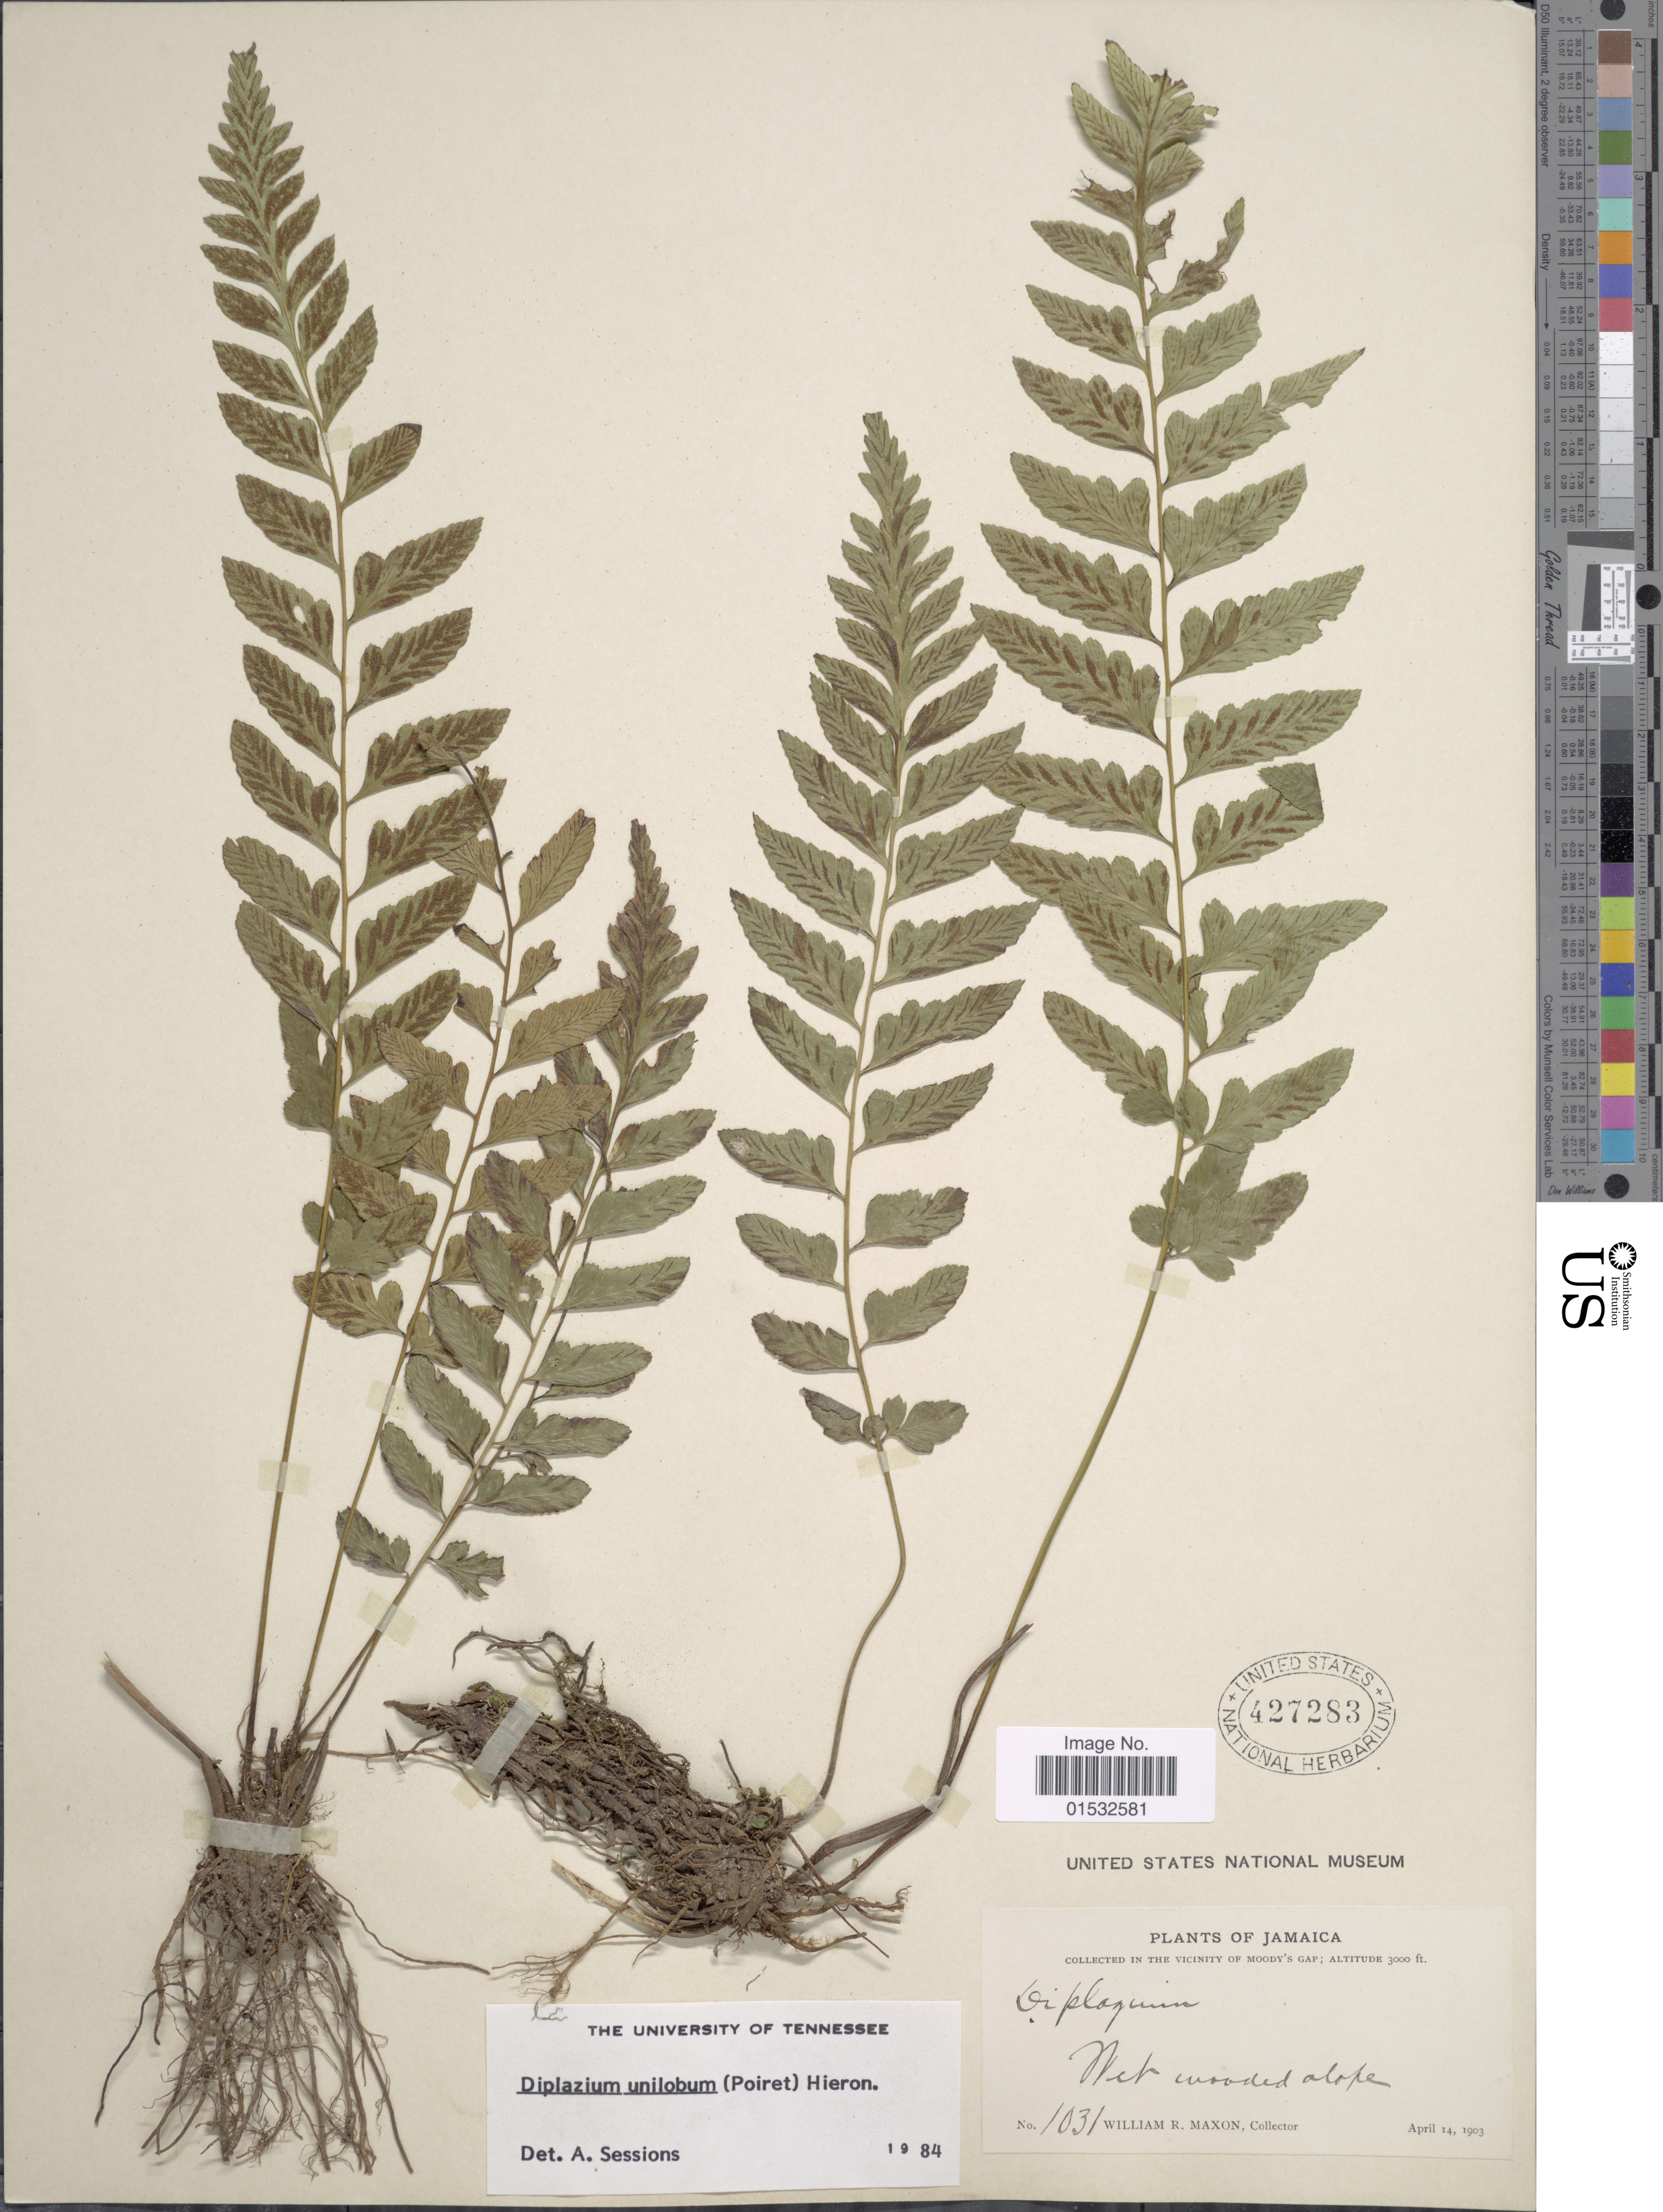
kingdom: Plantae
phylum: Tracheophyta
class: Polypodiopsida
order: Polypodiales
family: Athyriaceae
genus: Diplazium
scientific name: Diplazium unilobum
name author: (Poir.) Hieron.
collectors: W. R. Maxon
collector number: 1031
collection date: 1903-04-14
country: Jamaica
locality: Vicinity of Moody's Gap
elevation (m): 914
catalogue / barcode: US 427283